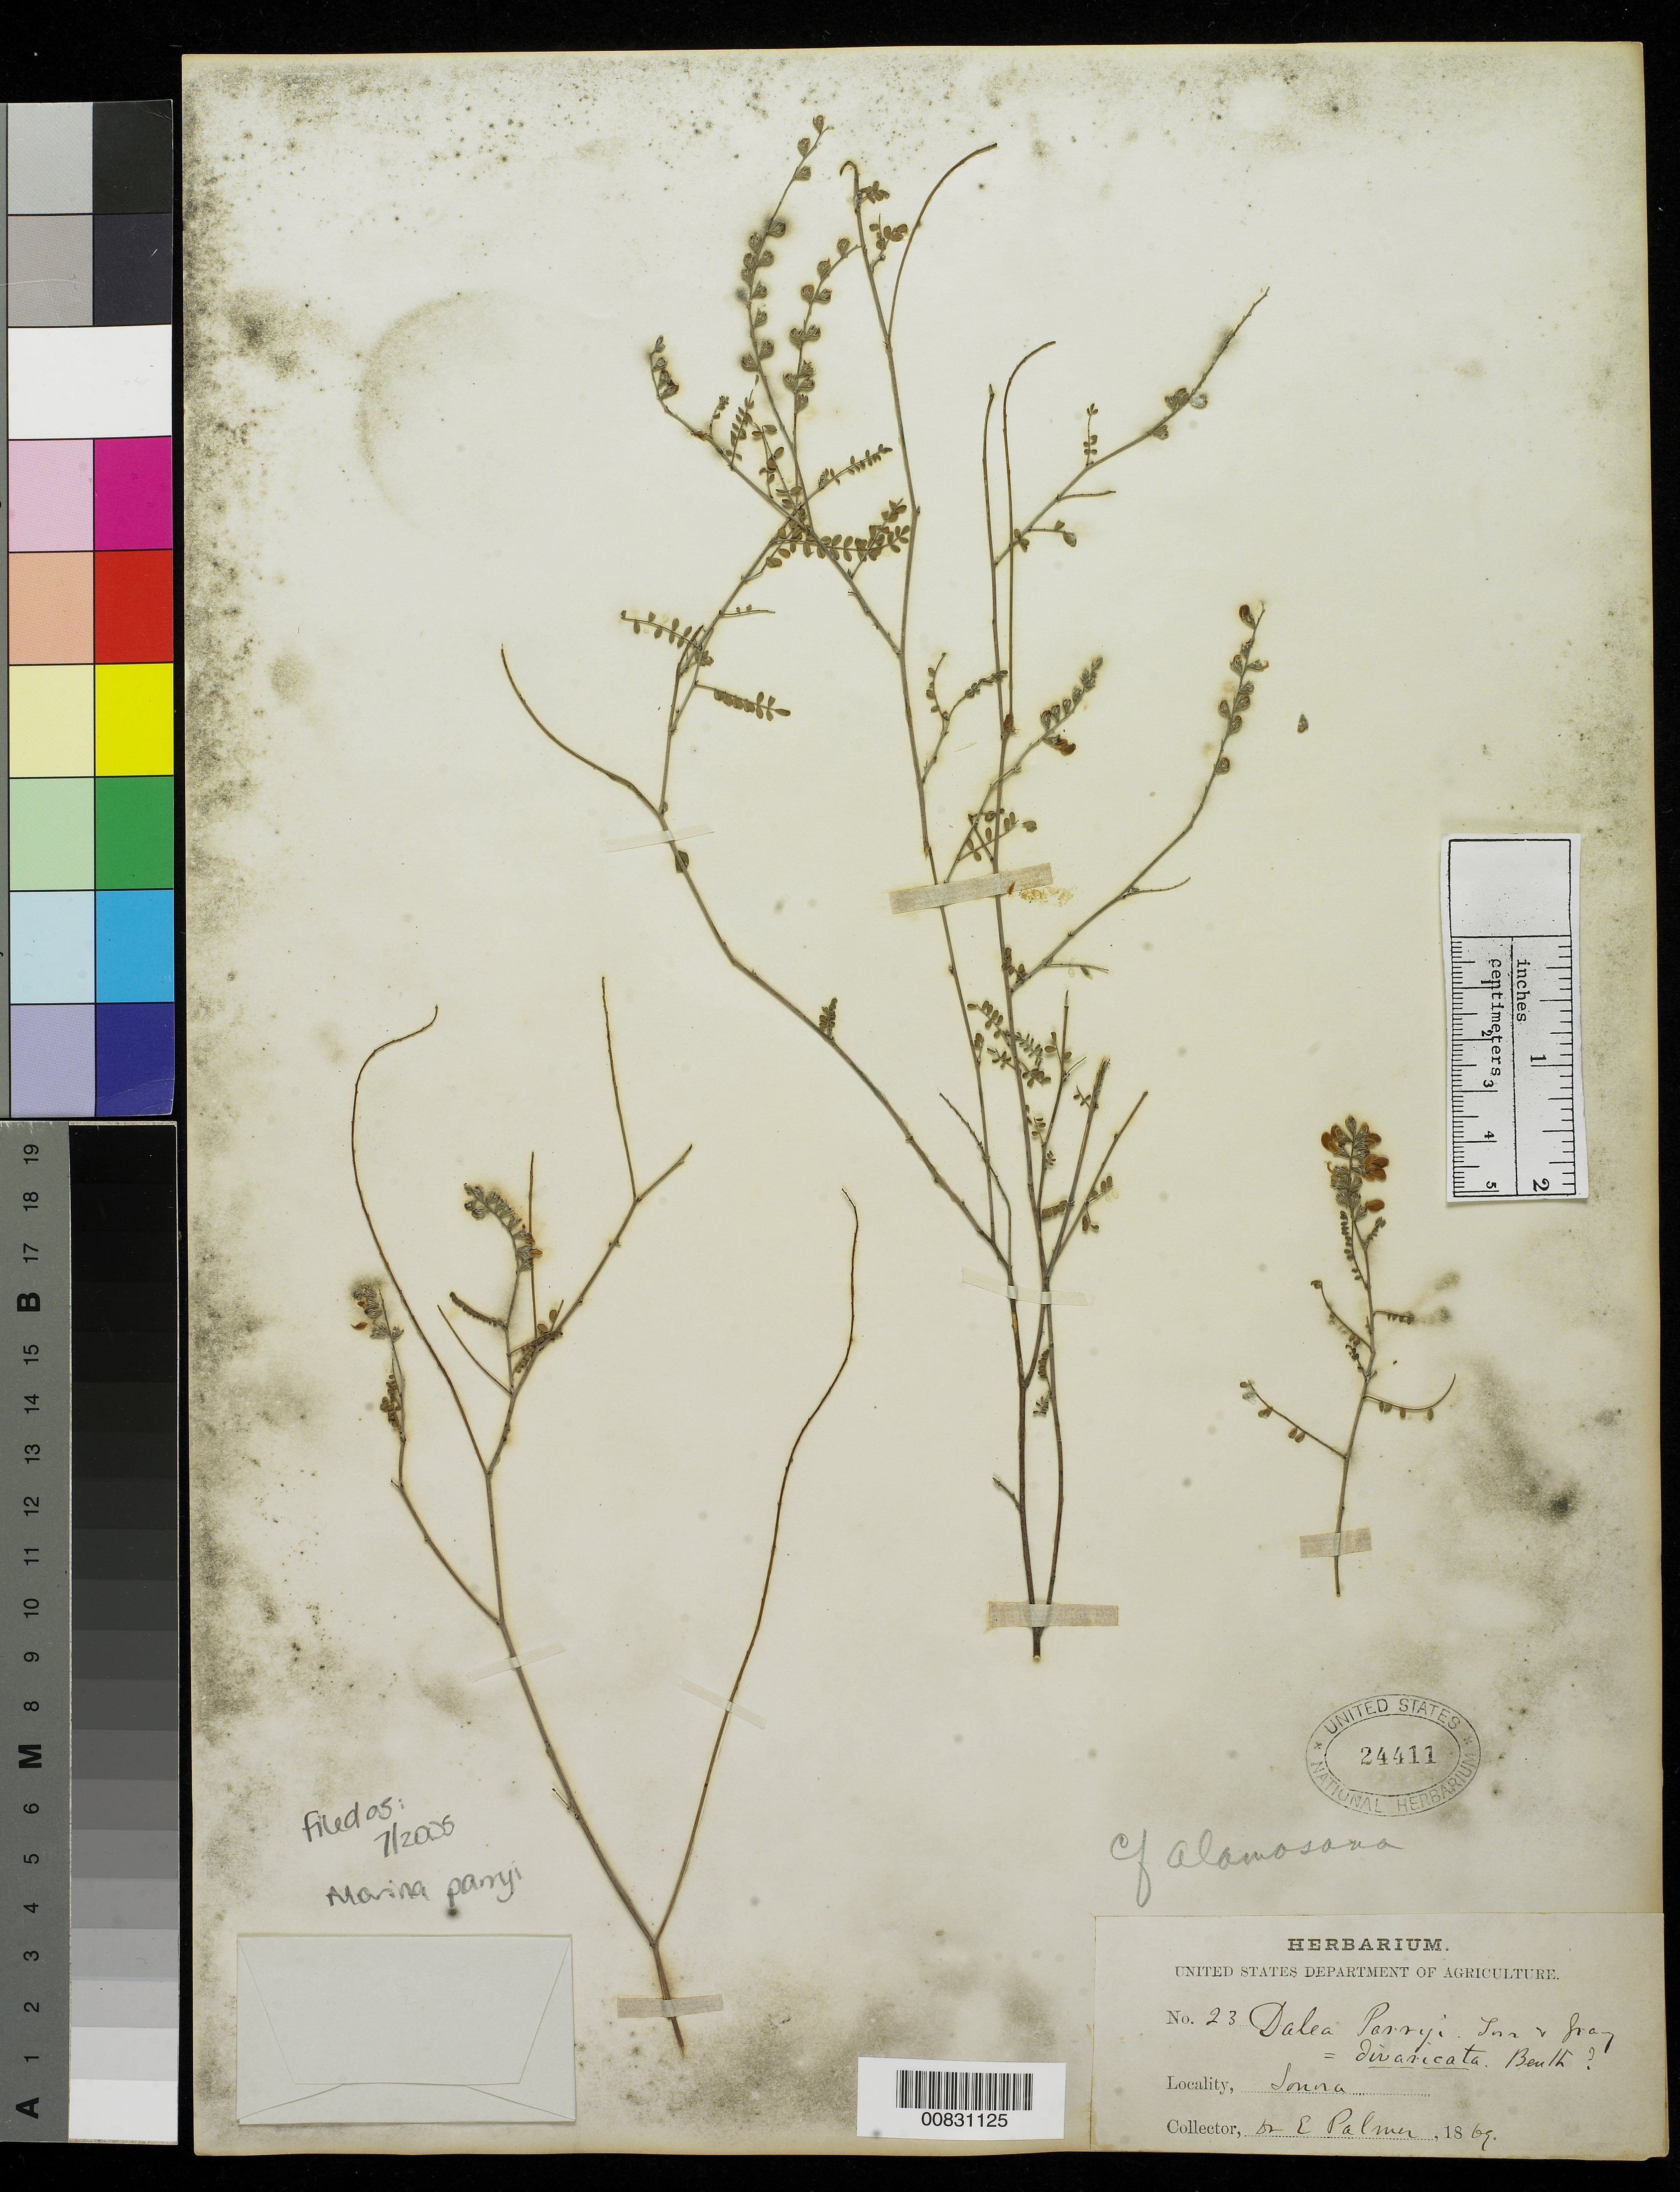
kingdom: Plantae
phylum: Tracheophyta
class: Magnoliopsida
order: Fabales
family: Fabaceae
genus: Marina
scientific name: Marina parryi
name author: (Torr. & A. Gray) Barneby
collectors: E. Palmer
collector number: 23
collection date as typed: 1869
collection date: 1869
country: Mexico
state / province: Sonora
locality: Sonora.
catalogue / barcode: US 24411